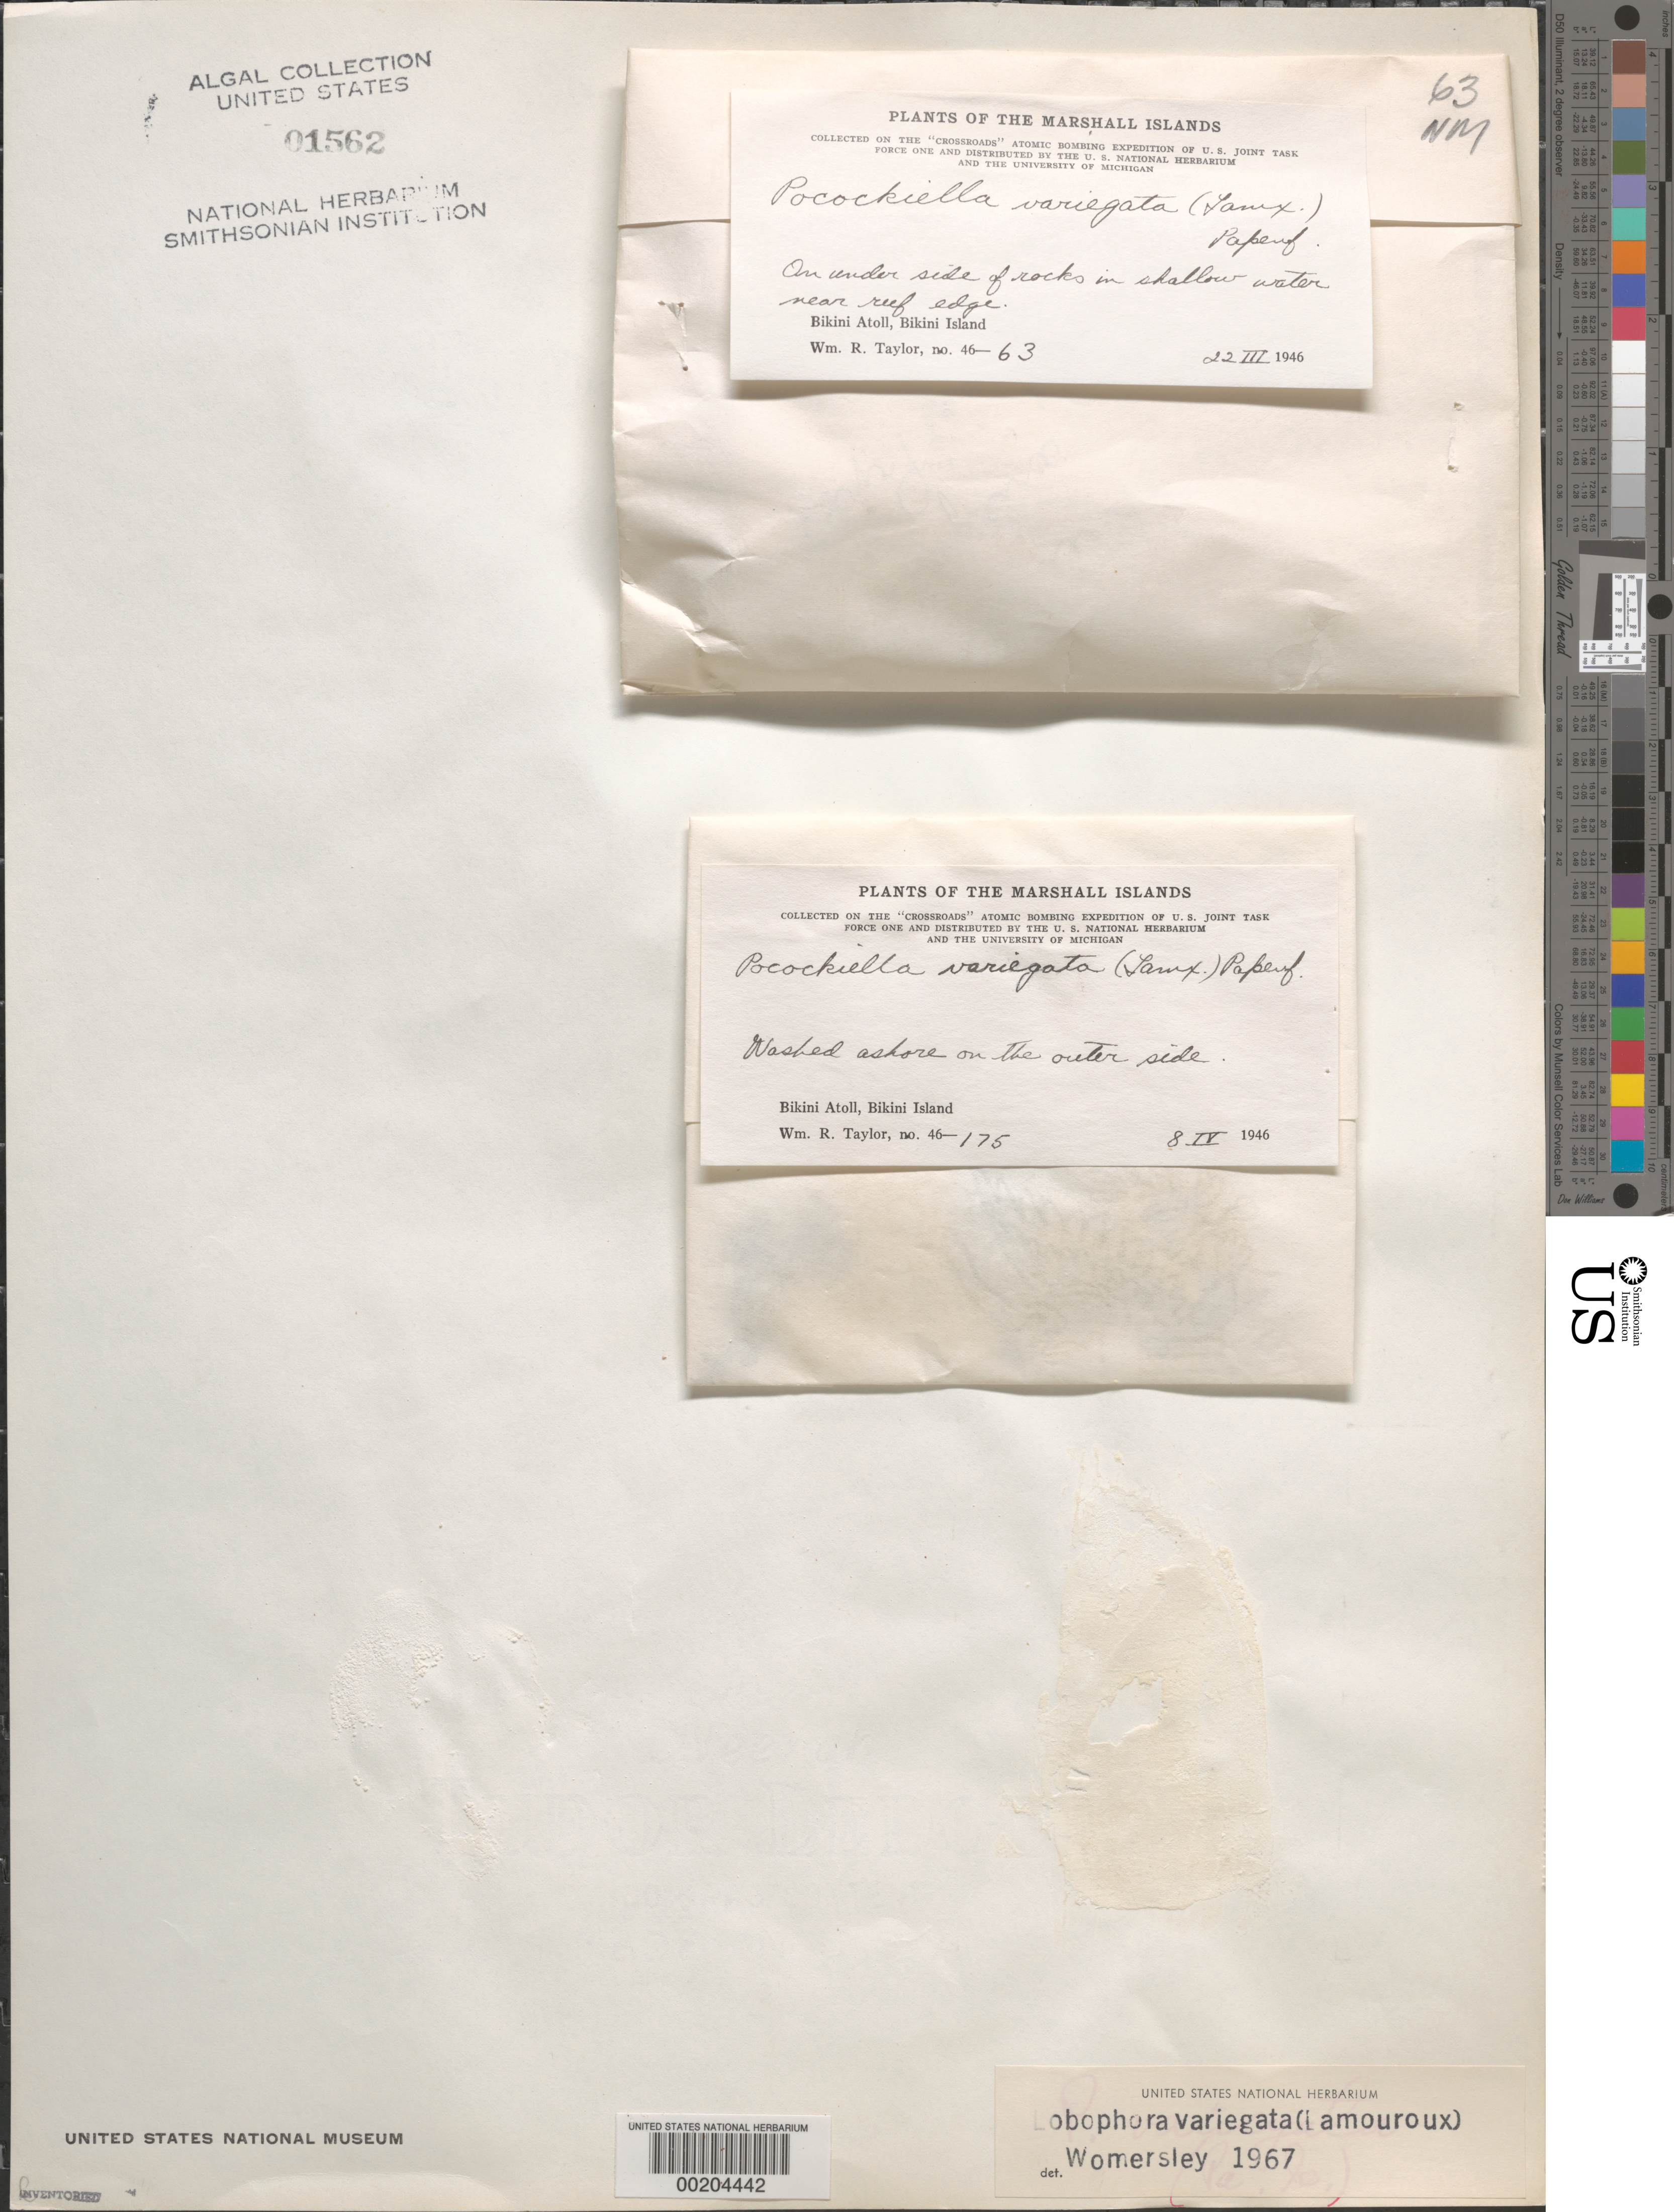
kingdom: Chromista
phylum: Ochrophyta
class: Phaeophyceae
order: Dictyotales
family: Dictyotaceae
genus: Lobophora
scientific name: Lobophora variegata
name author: (J.V.Lamouroux) Womersley & E.C. Oliveira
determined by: Womersley, H. B. S.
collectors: W. R. Taylor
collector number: WRT 46-63 & WRT 46-175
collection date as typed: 22 Mar 1946 AND 08 Apr 1946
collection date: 1946-03-22,1946-04-08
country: Marshall Islands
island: Bikini Atoll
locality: Bikini Islet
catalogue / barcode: US 1562